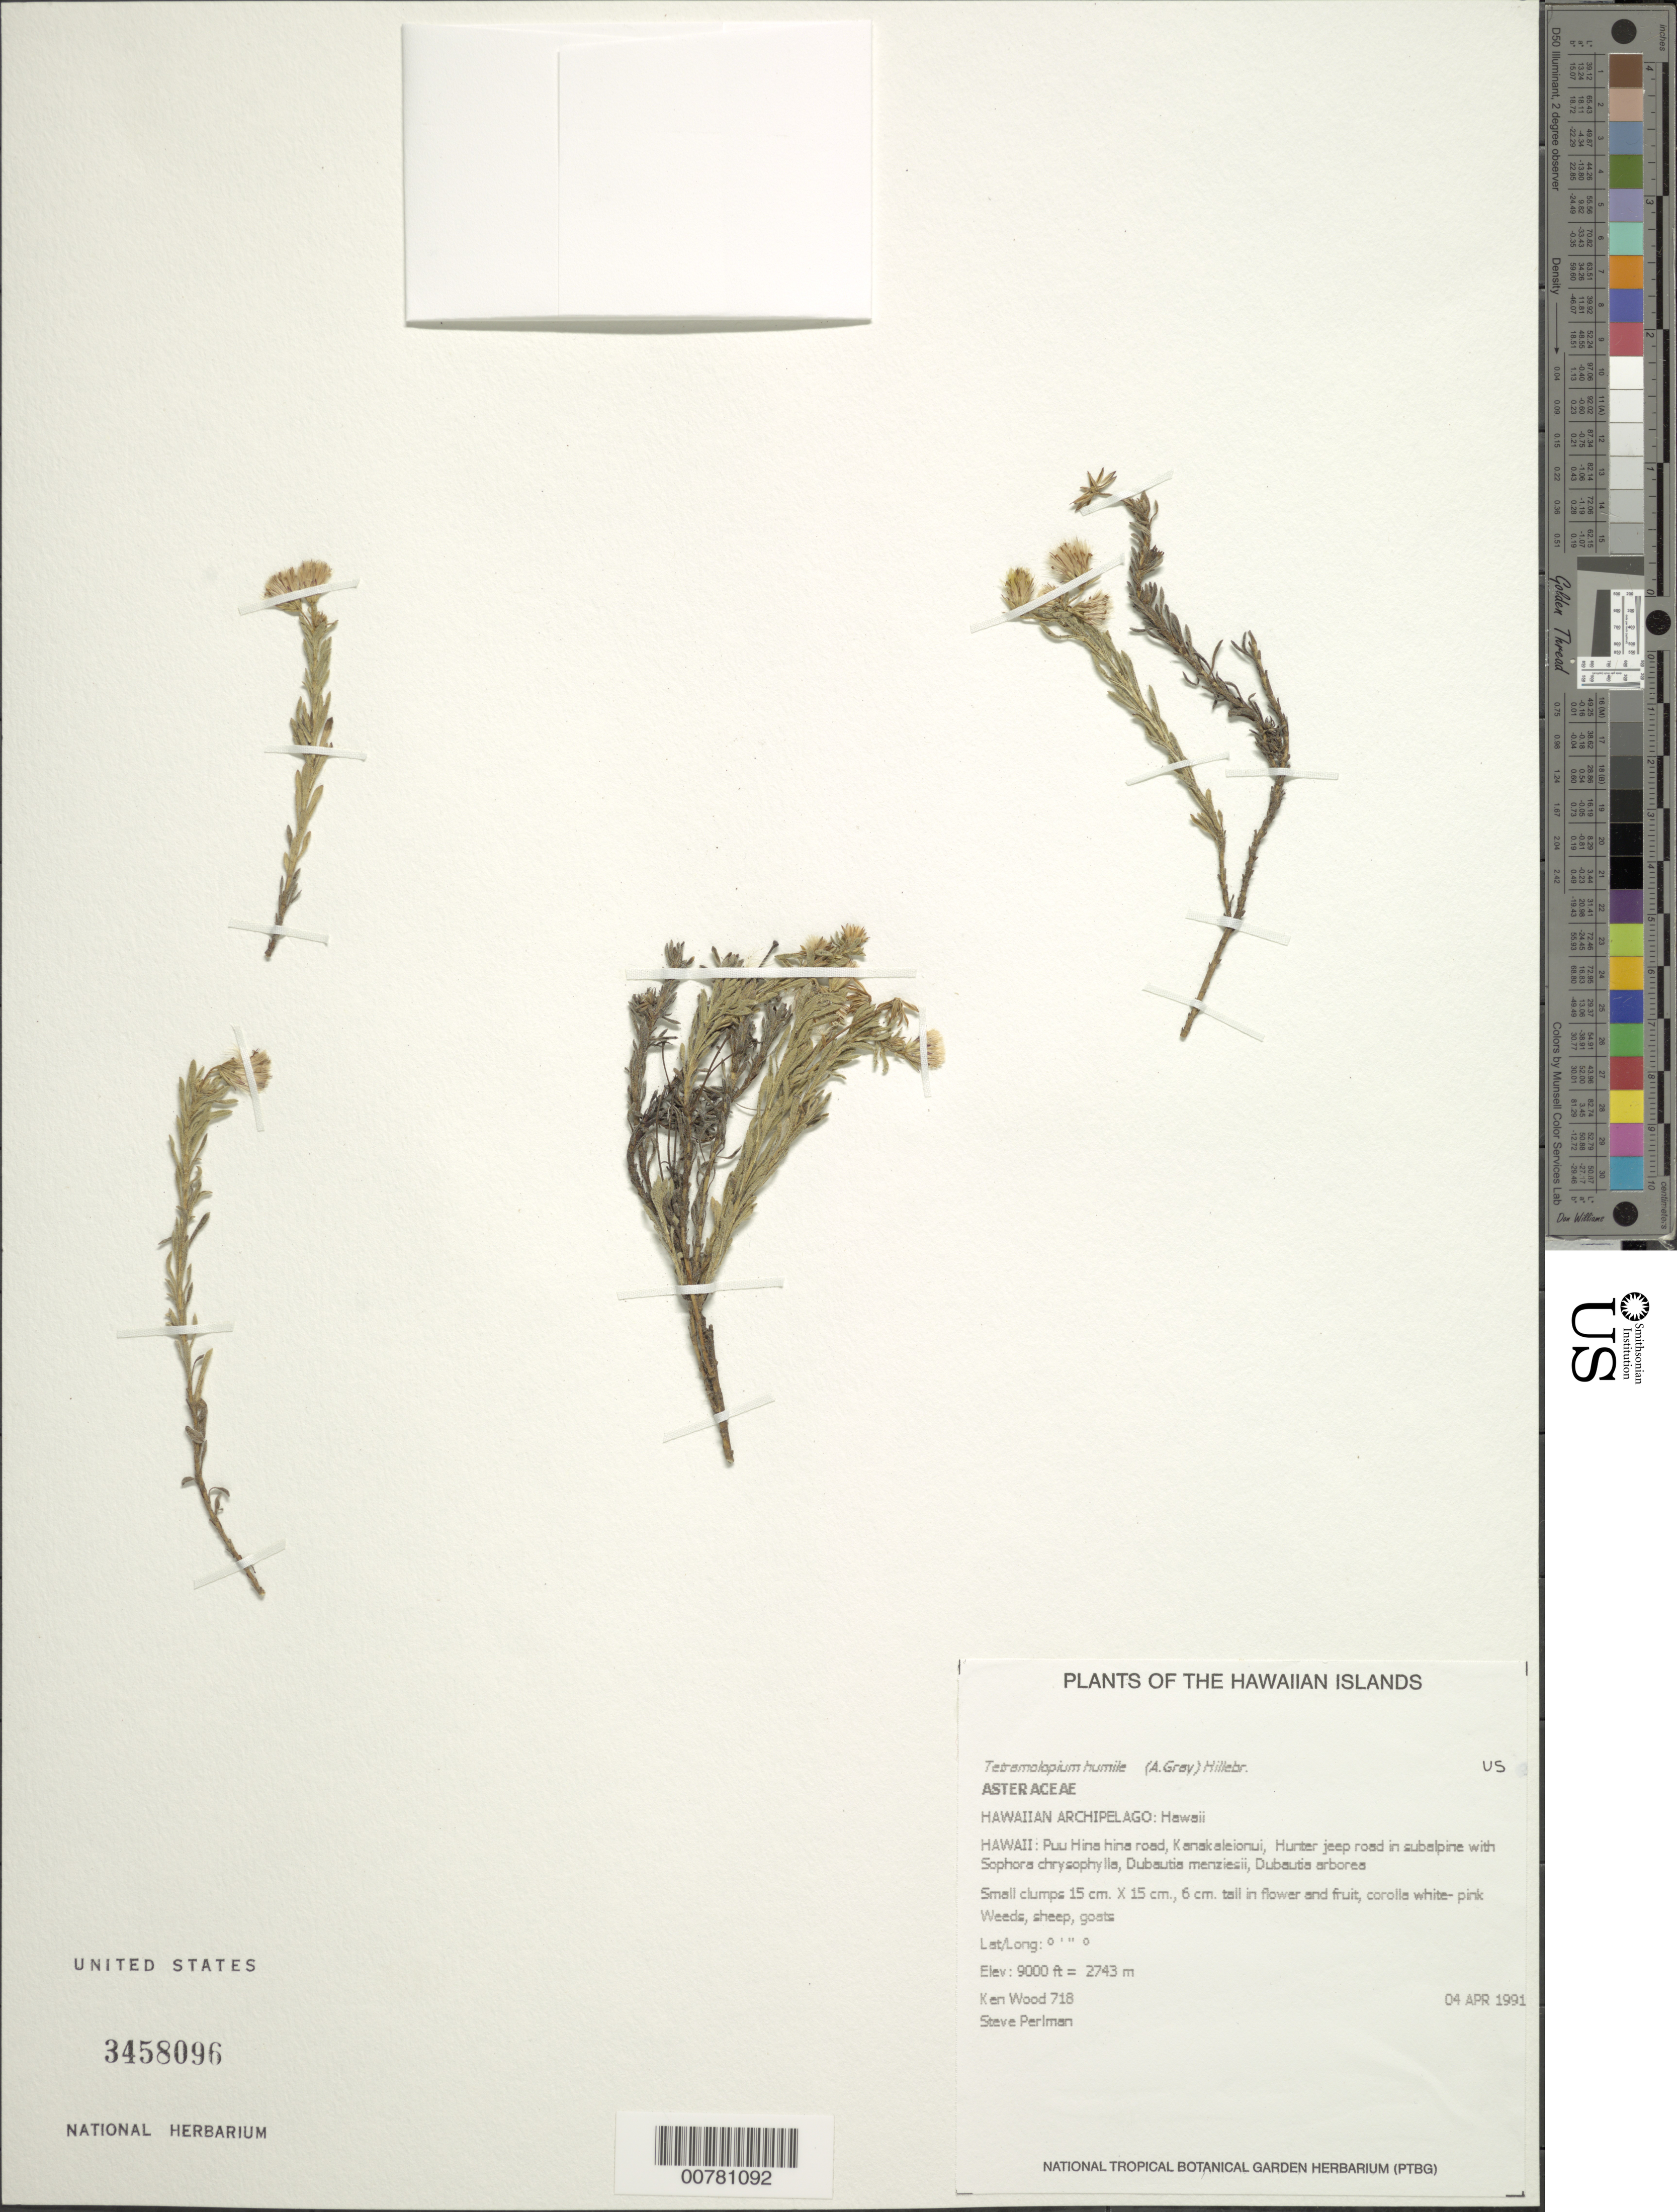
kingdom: Plantae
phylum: Tracheophyta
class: Magnoliopsida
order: Asterales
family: Asteraceae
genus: Tetramolopium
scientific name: Tetramolopium humile subsp. humile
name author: (A. Gray) Hillebr.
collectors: K. R. Wood & S. P. Perlman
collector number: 718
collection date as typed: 4 Apr 1991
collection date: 1991-04-04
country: United States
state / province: Hawaii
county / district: Hawaii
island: Hawaii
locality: Puu Hina hina road, Kanakaleionui, Hunter jeep road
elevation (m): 2743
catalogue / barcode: US 3458096